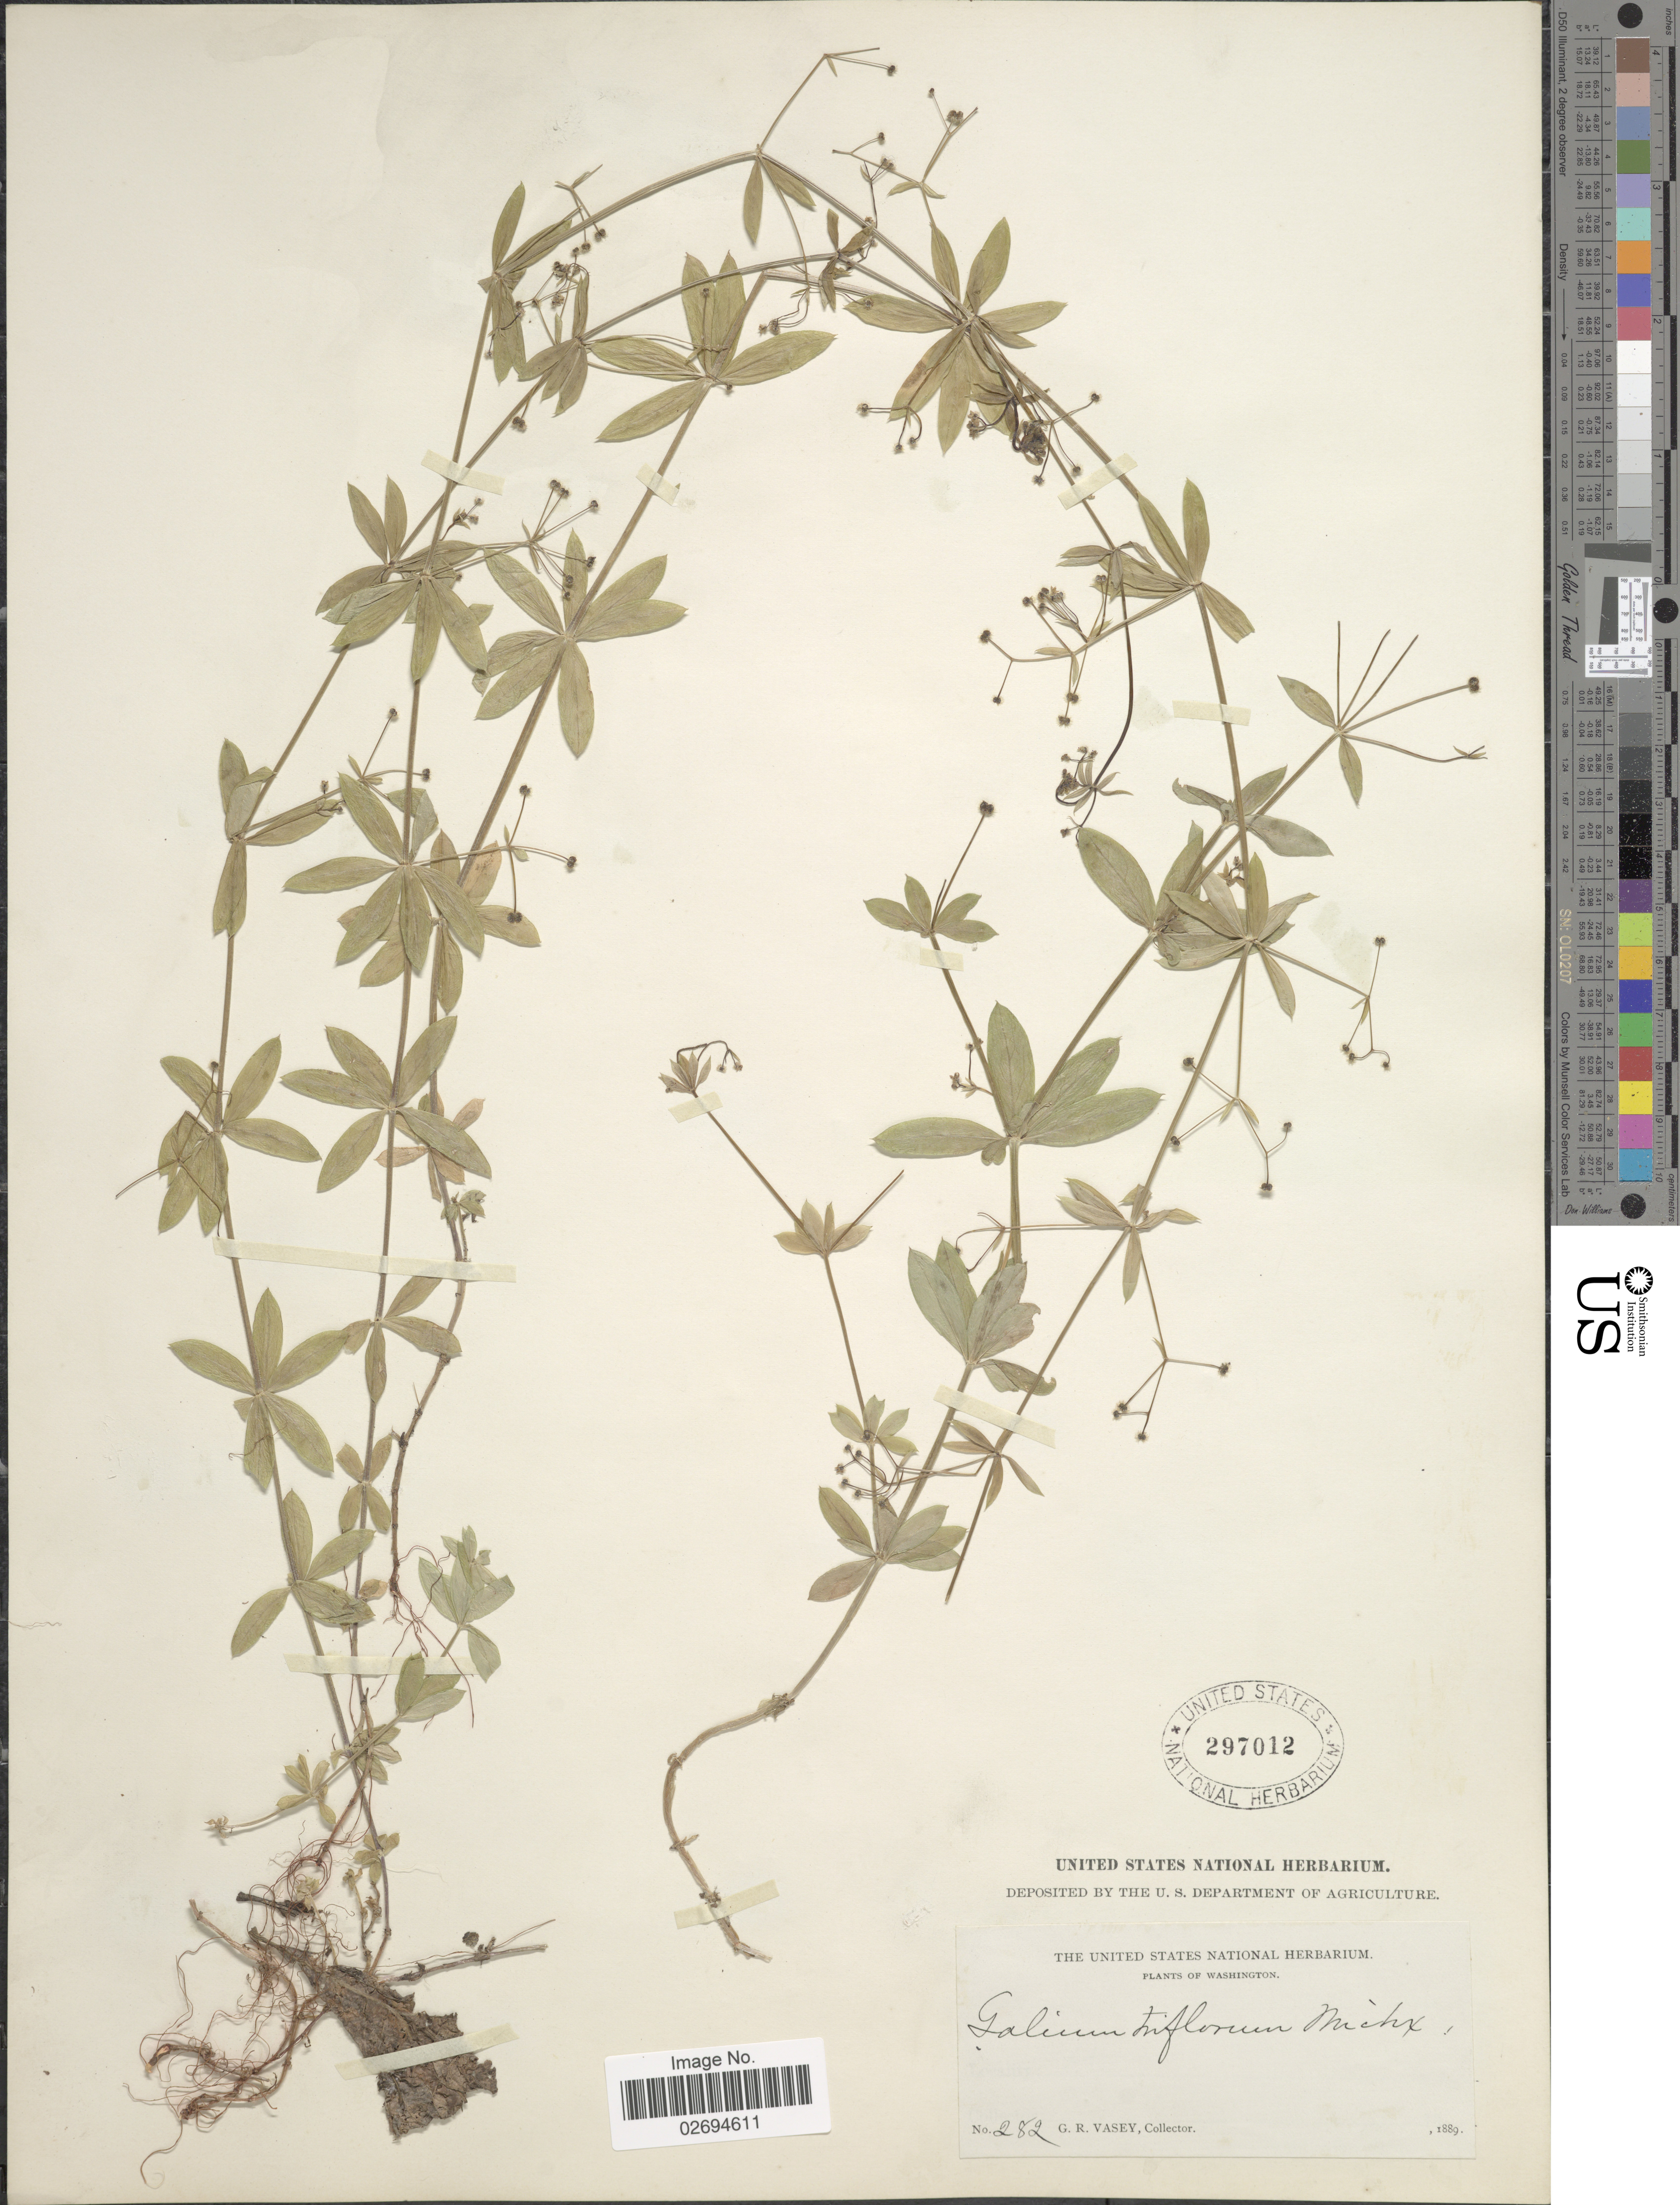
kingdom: Plantae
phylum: Tracheophyta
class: Magnoliopsida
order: Gentianales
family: Rubiaceae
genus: Galium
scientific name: Galium triflorum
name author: Michx.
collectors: G. R. Vasey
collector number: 282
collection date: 1889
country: United States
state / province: Washington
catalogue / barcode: US 297012